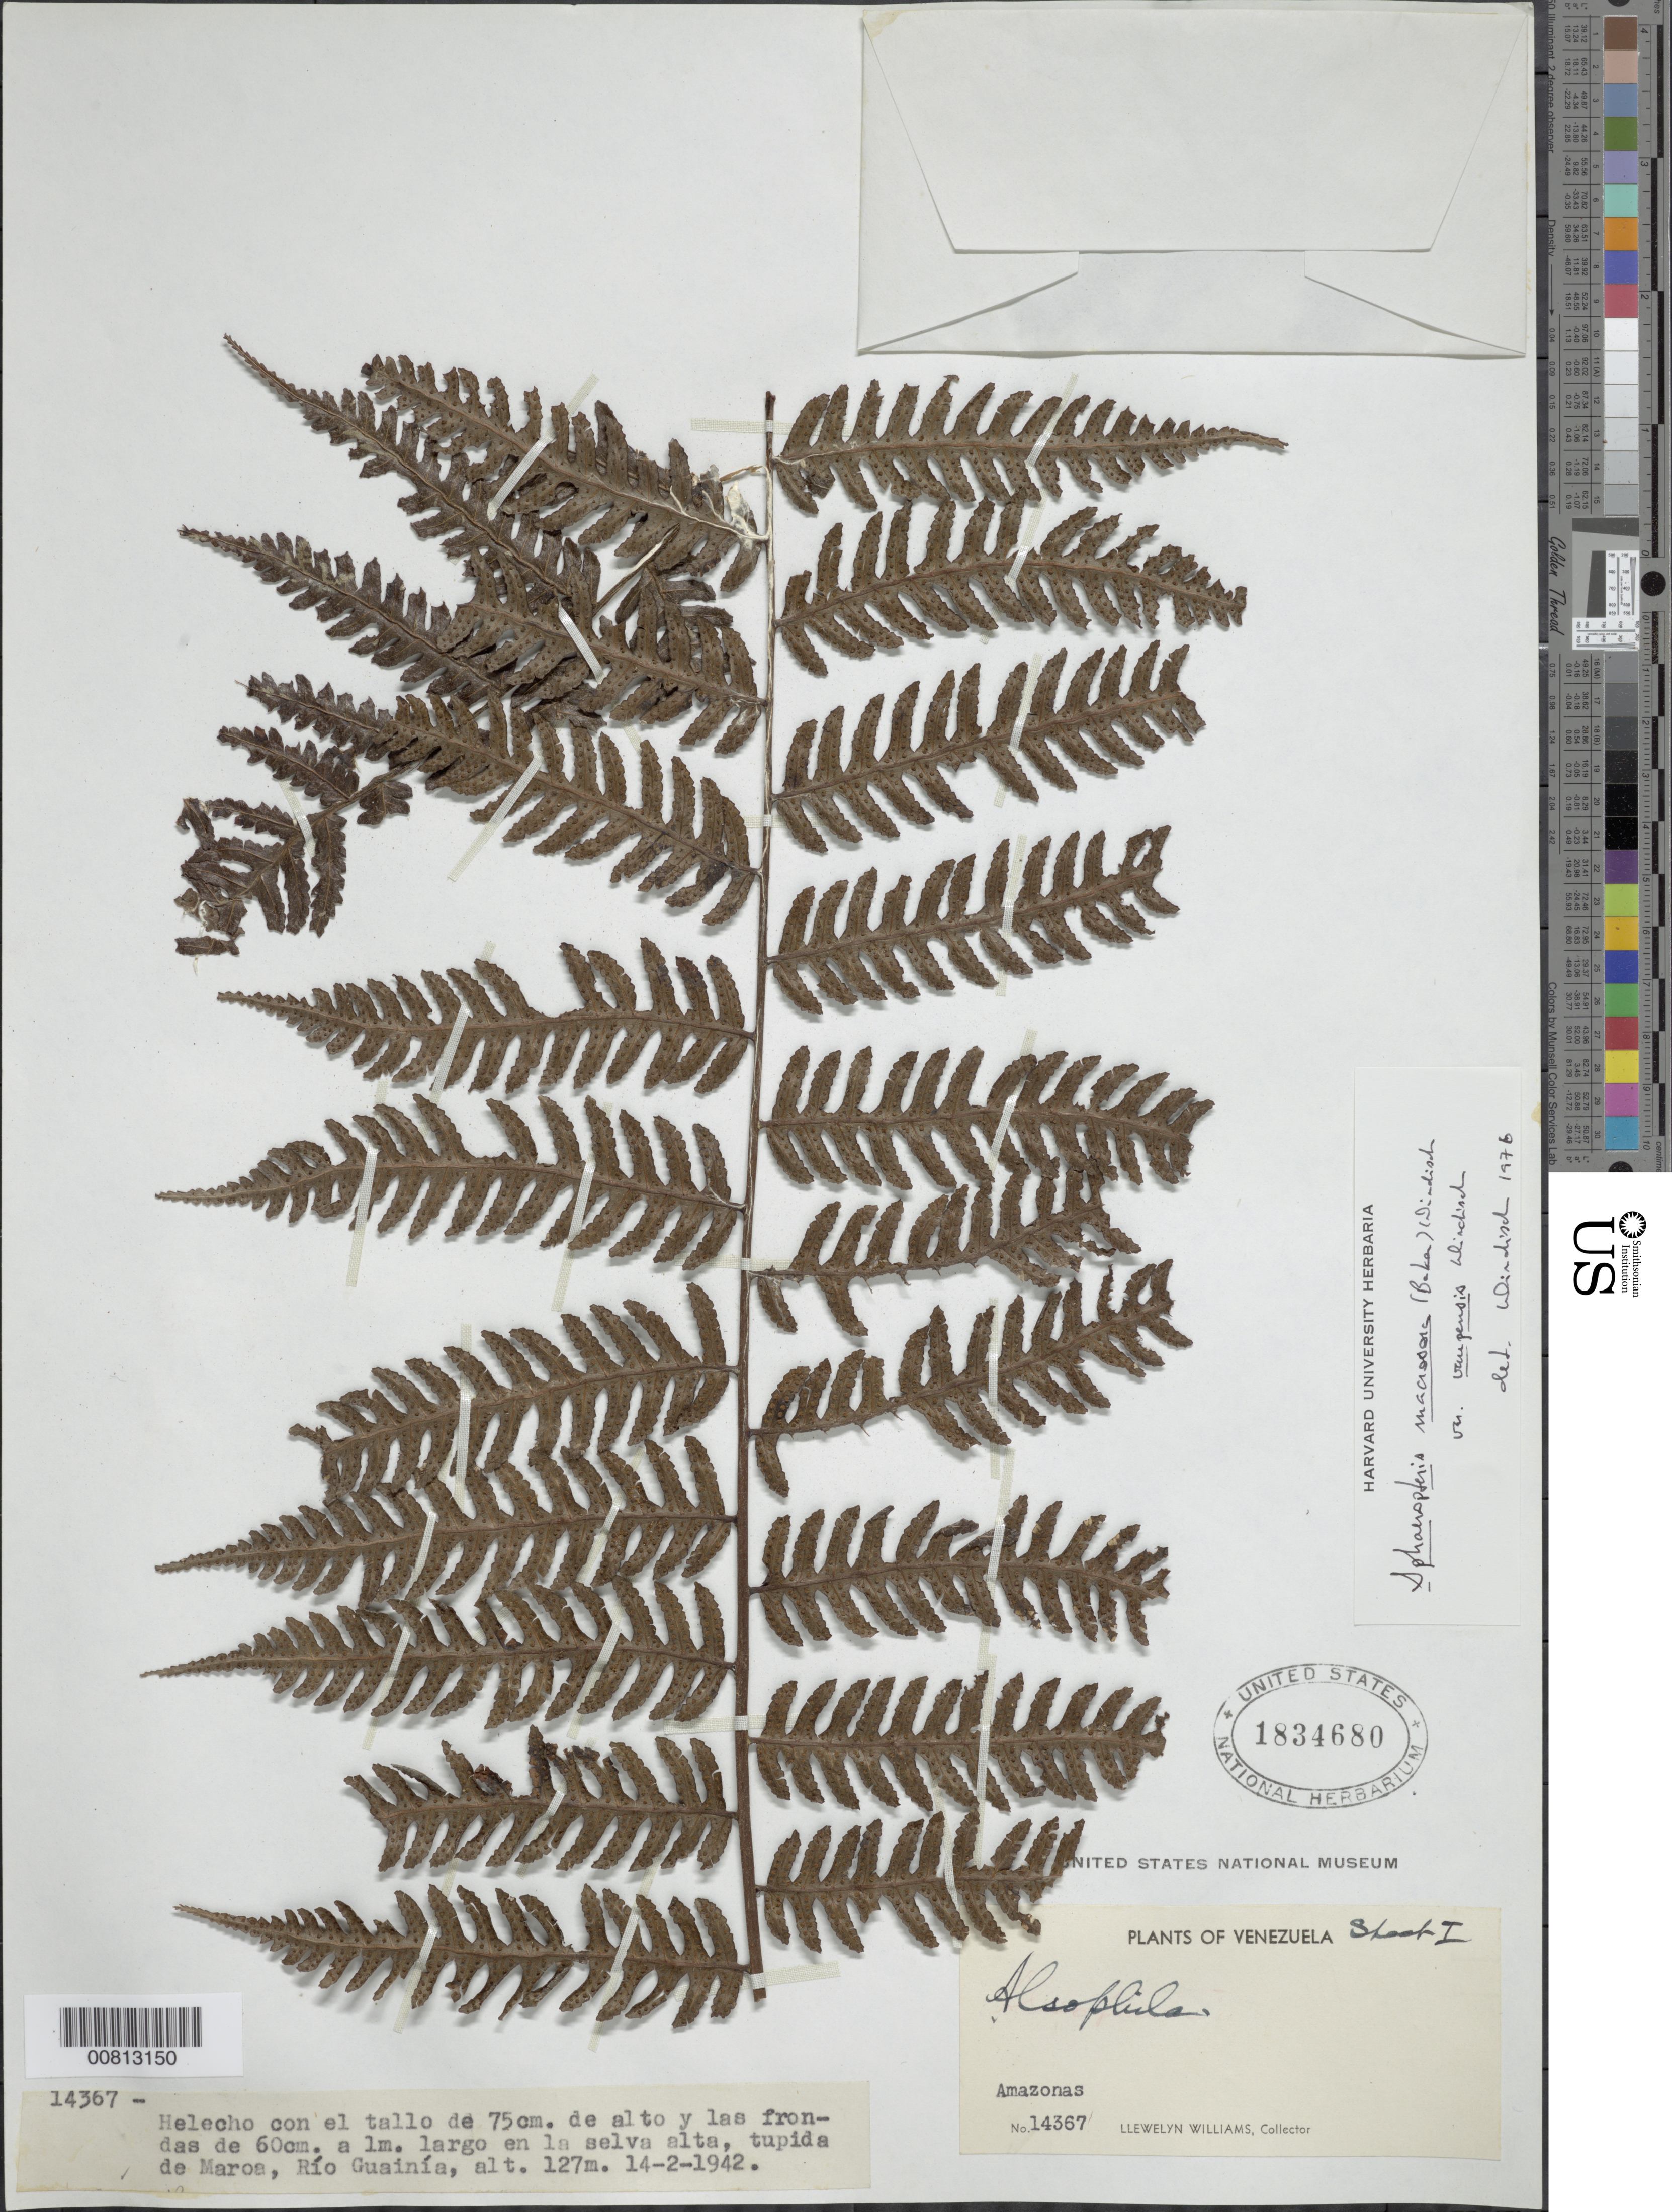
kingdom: Plantae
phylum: Tracheophyta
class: Polypodiopsida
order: Cyatheales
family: Cyatheaceae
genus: Cyathea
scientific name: Cyathea macrosora var. vaupensis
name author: (P.G. Windisch) A.R. Sm.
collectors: Ll. Williams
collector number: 14367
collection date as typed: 14-Feb-42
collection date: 1942-02-14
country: Venezuela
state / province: Amazonas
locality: Maroa, Río Guainía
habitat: Selva alta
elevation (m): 127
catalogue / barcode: US 1834680